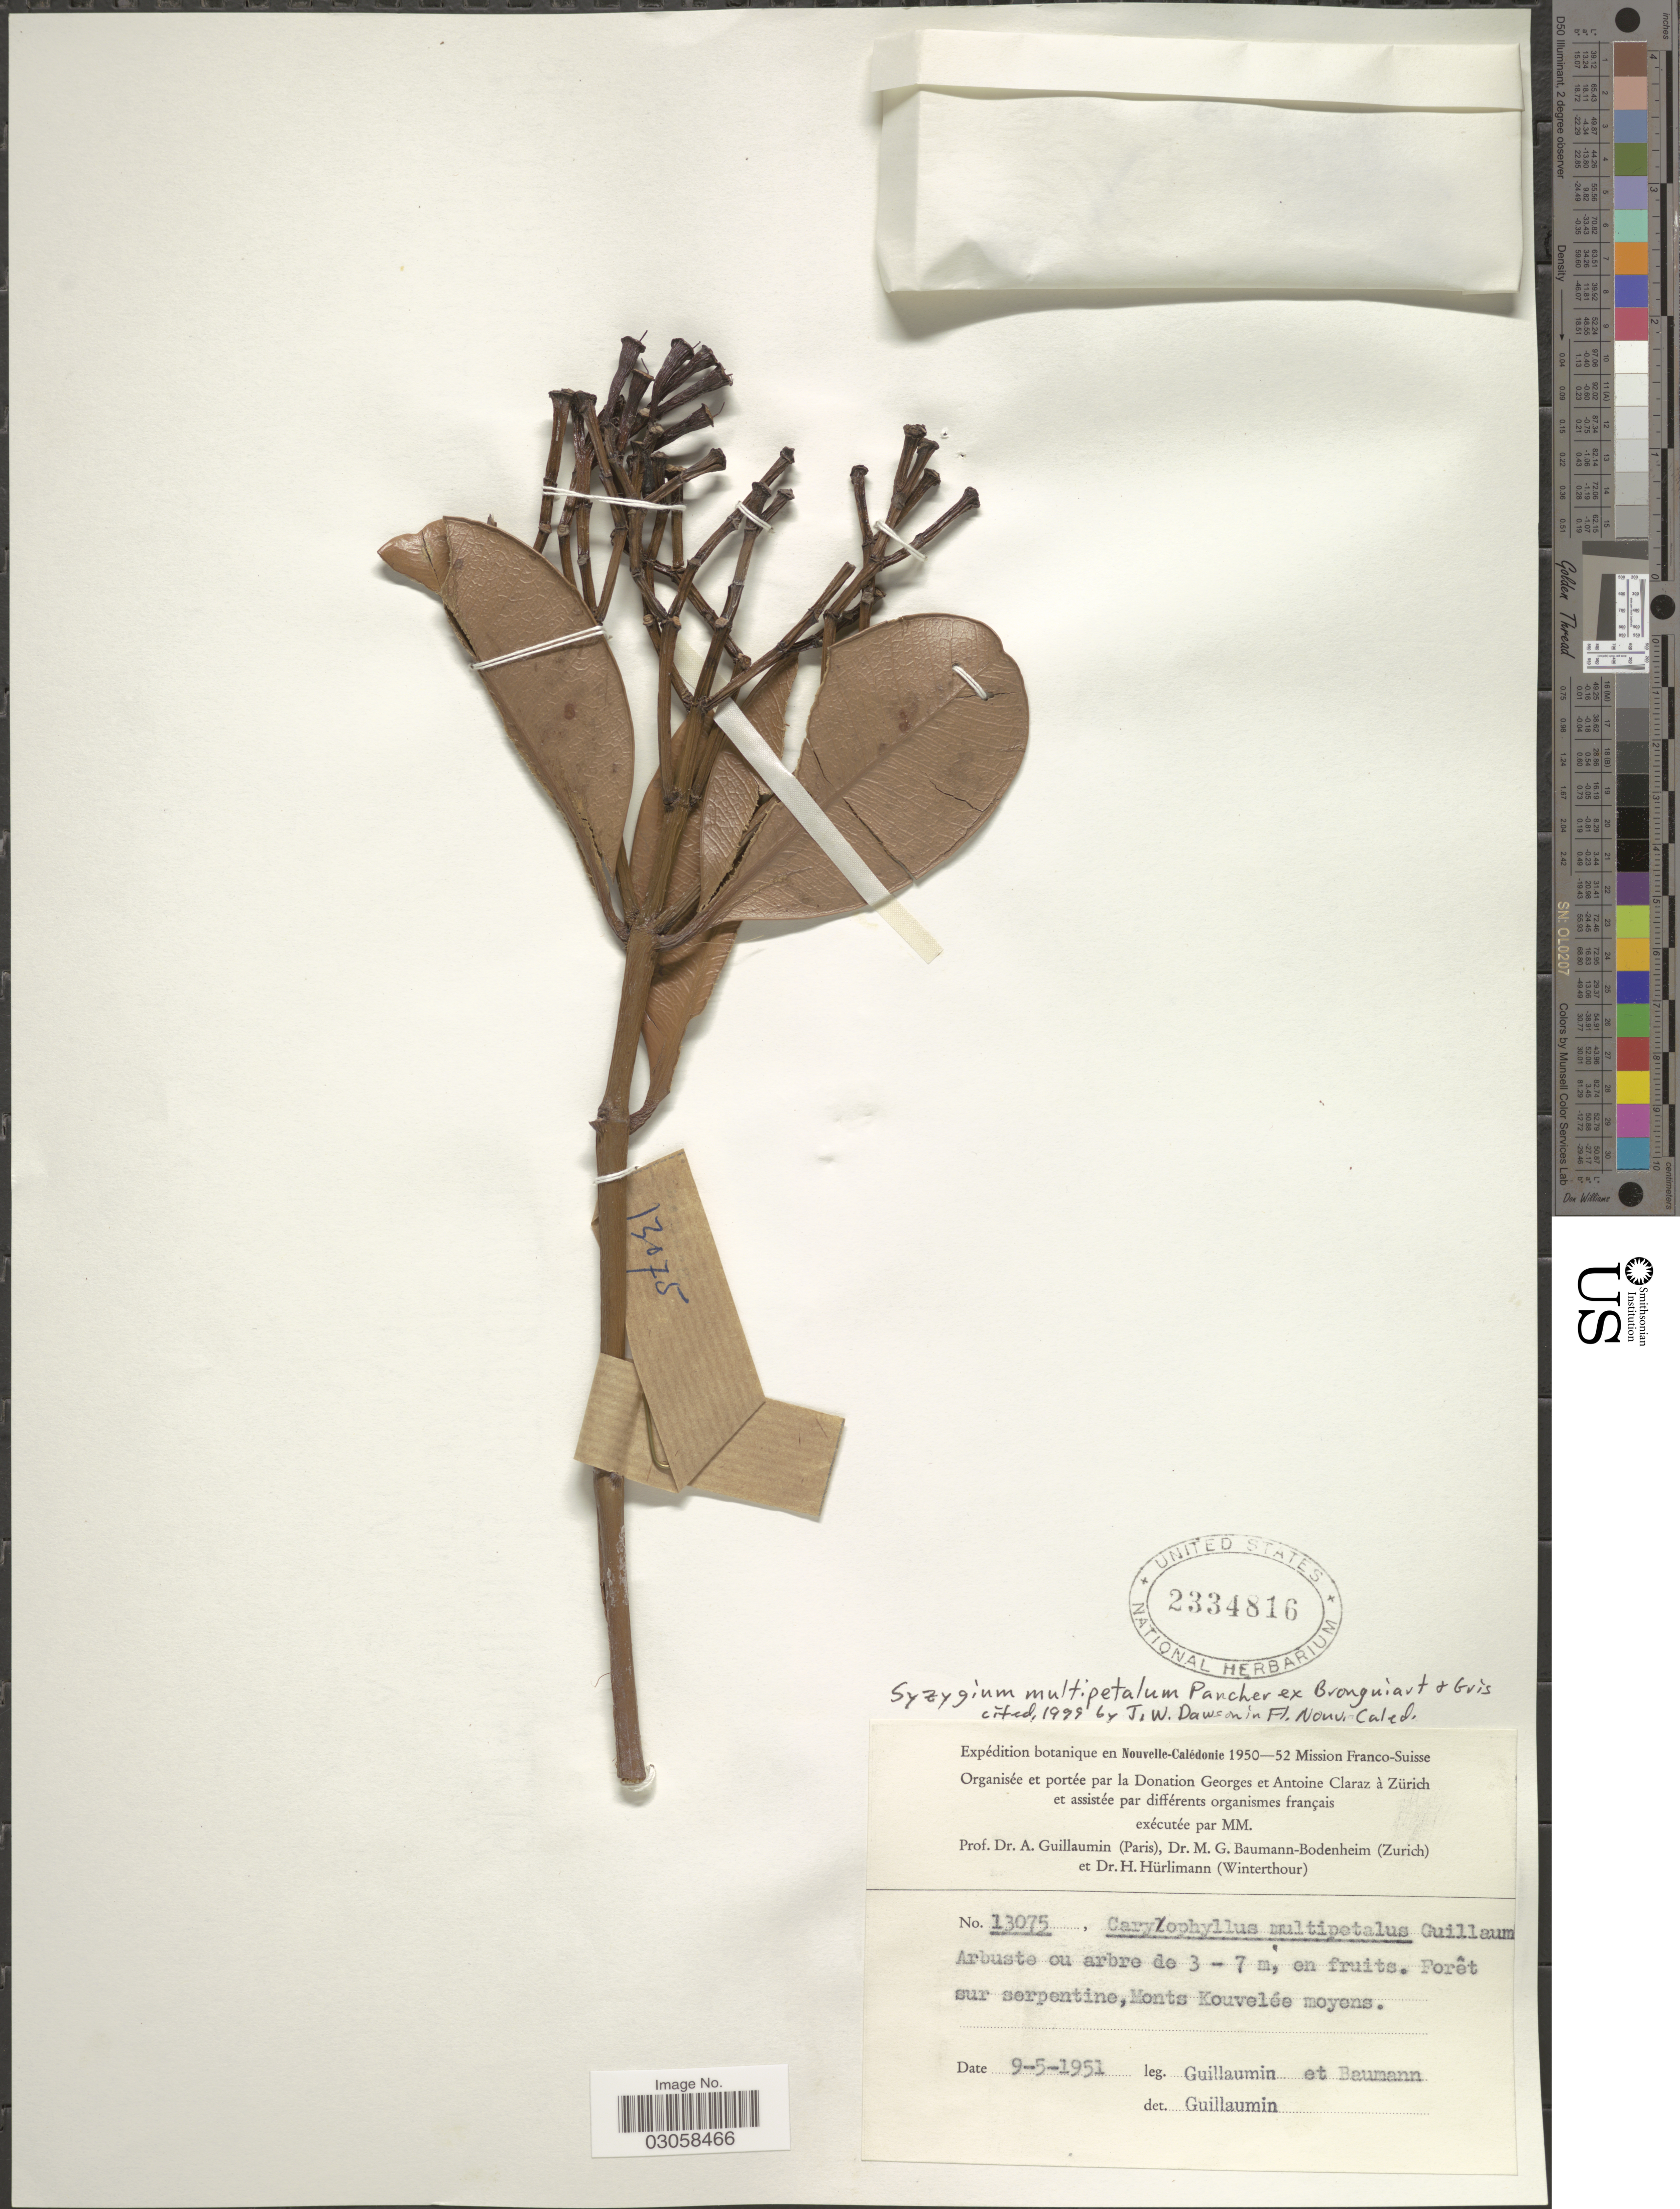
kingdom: Plantae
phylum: Tracheophyta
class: Magnoliopsida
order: Myrtales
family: Myrtaceae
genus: Syzygium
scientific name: Syzygium multipetalum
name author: Pancher ex Brongn. & Gris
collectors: A. Guillaumin & M. G. Baumann-Bodenheim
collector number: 13075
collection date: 1951-05-09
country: New Caledonia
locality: Nouvelle-Calédonie. Forêt sur serpentine, Monts Kouvelée moyens.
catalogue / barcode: US 2334816